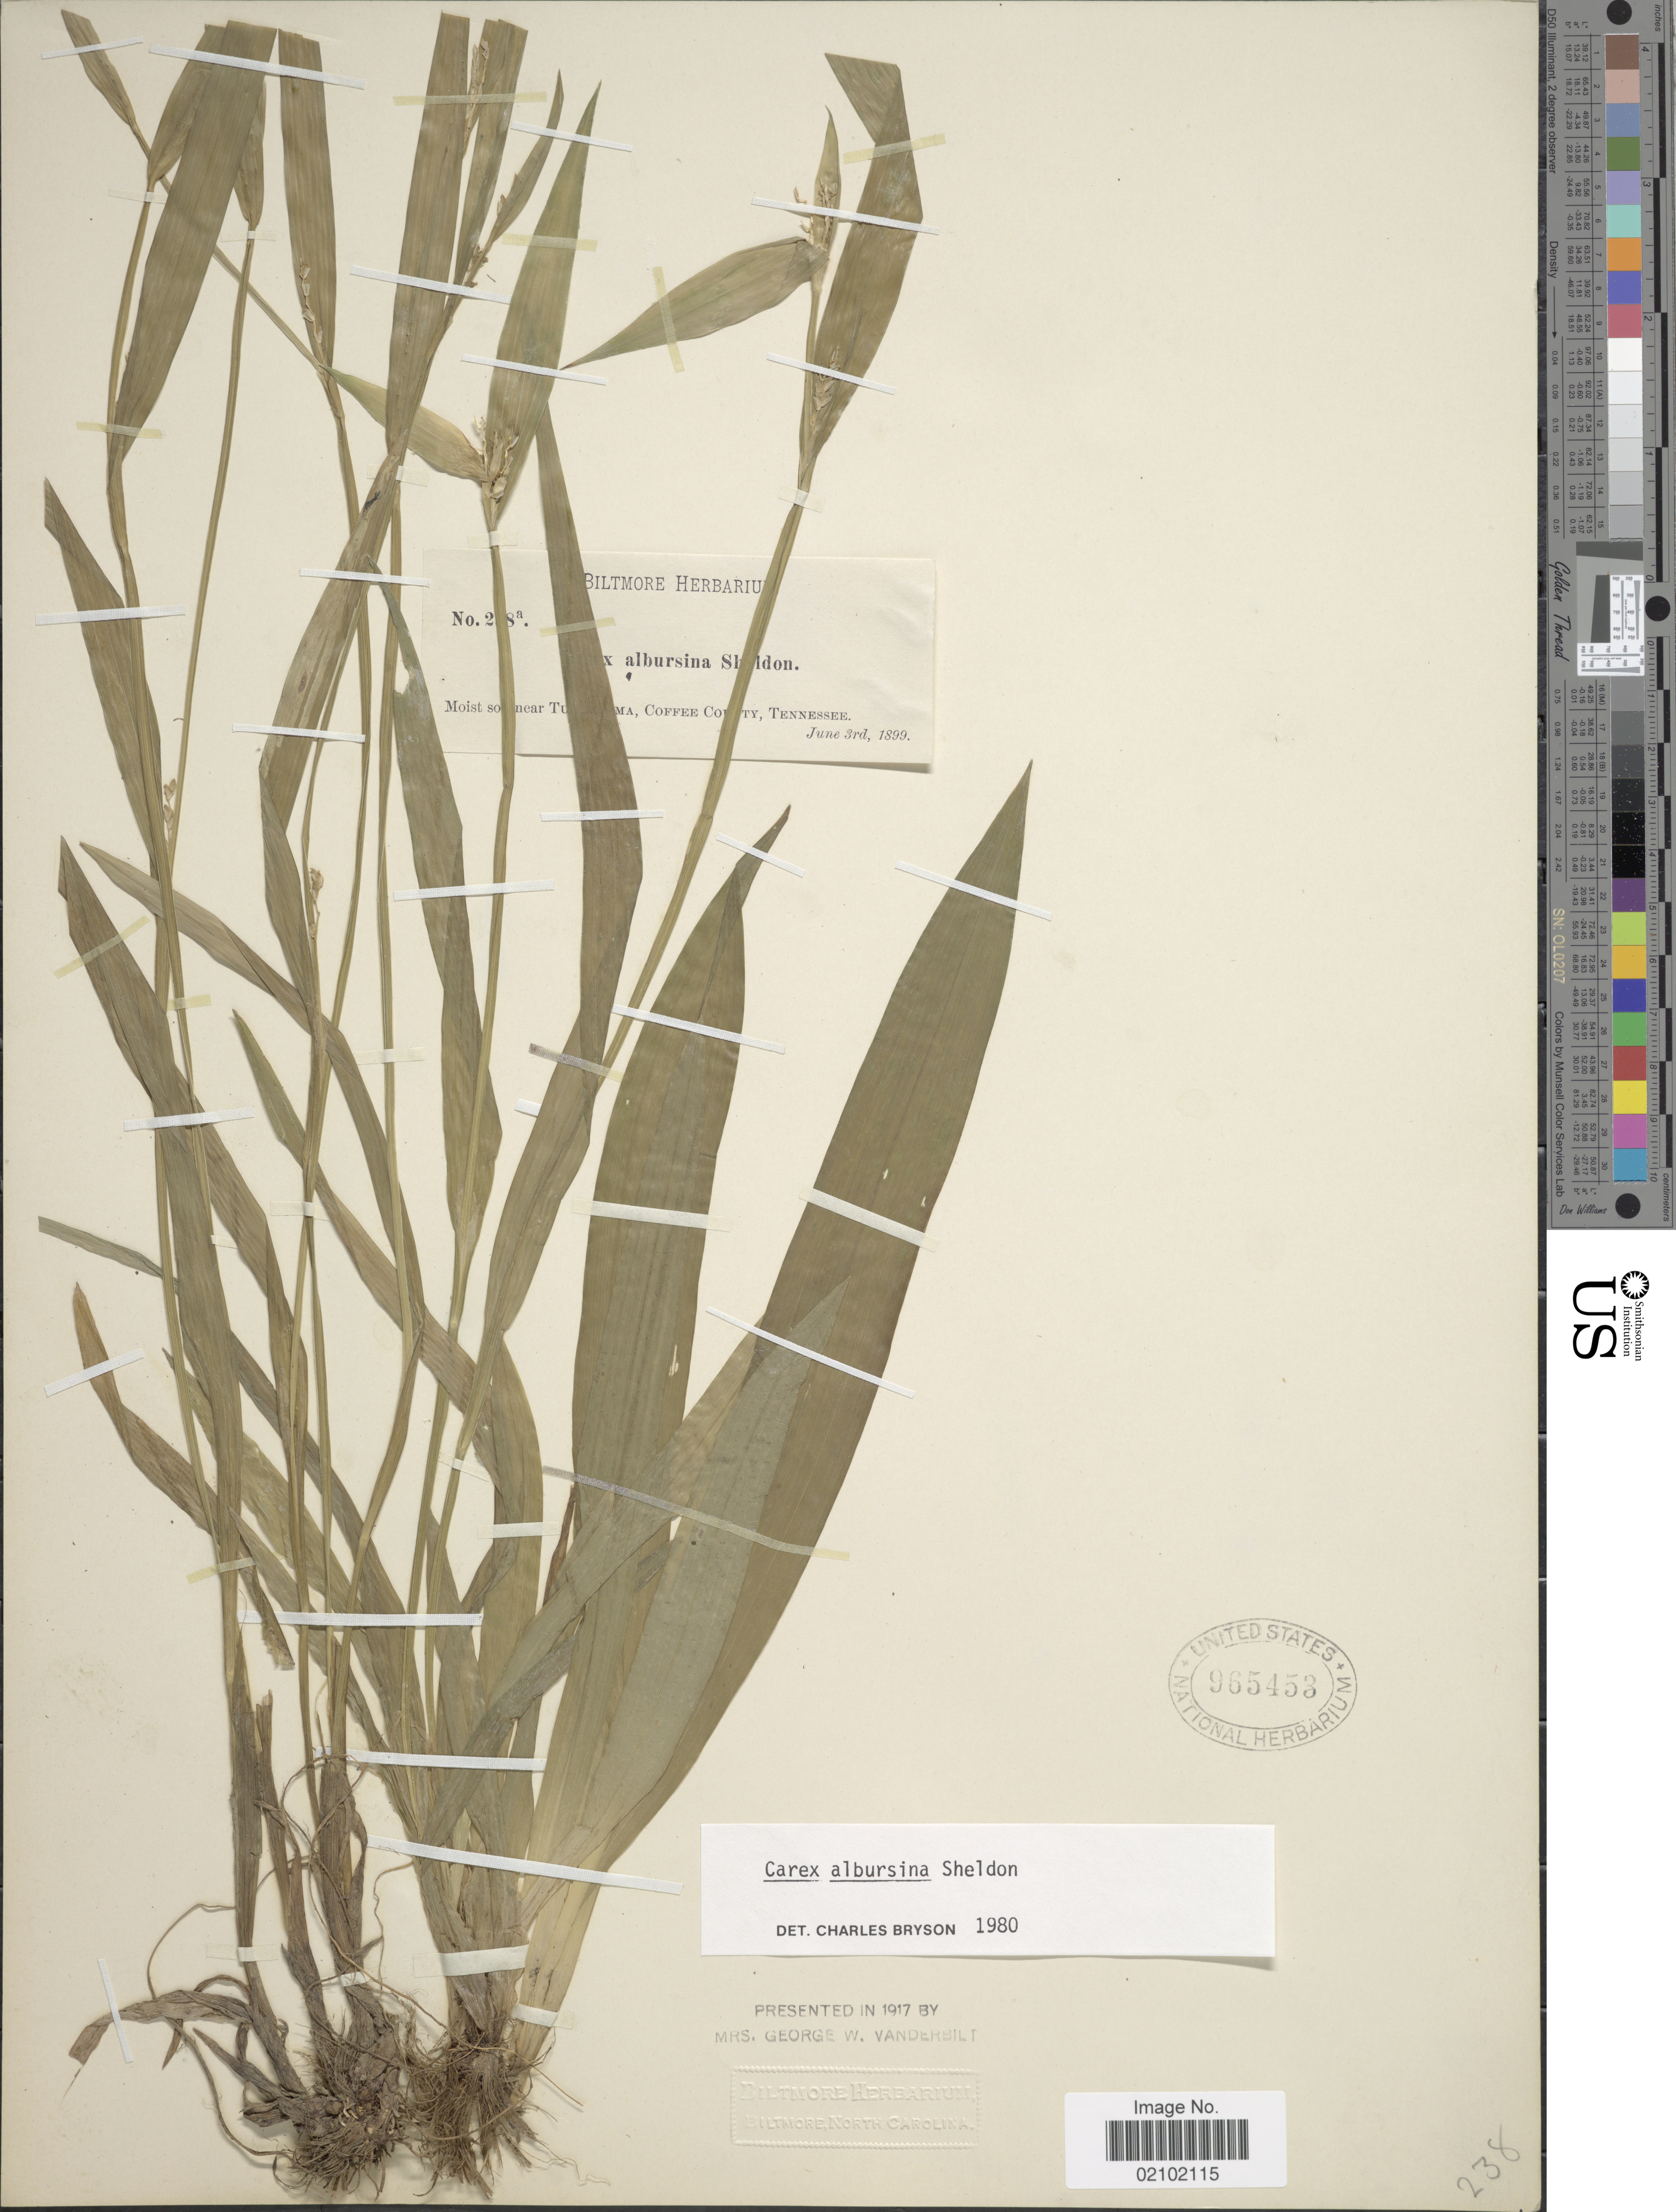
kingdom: Plantae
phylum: Tracheophyta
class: Liliopsida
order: Poales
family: Cyperaceae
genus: Carex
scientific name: Carex albursina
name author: E. Sheld.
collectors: ex herb. Biltmore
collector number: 2!8a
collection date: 1899-06-03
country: United States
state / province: Tennessee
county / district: Coffee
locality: Near Tullahoma [interpreted].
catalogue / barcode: US 965453